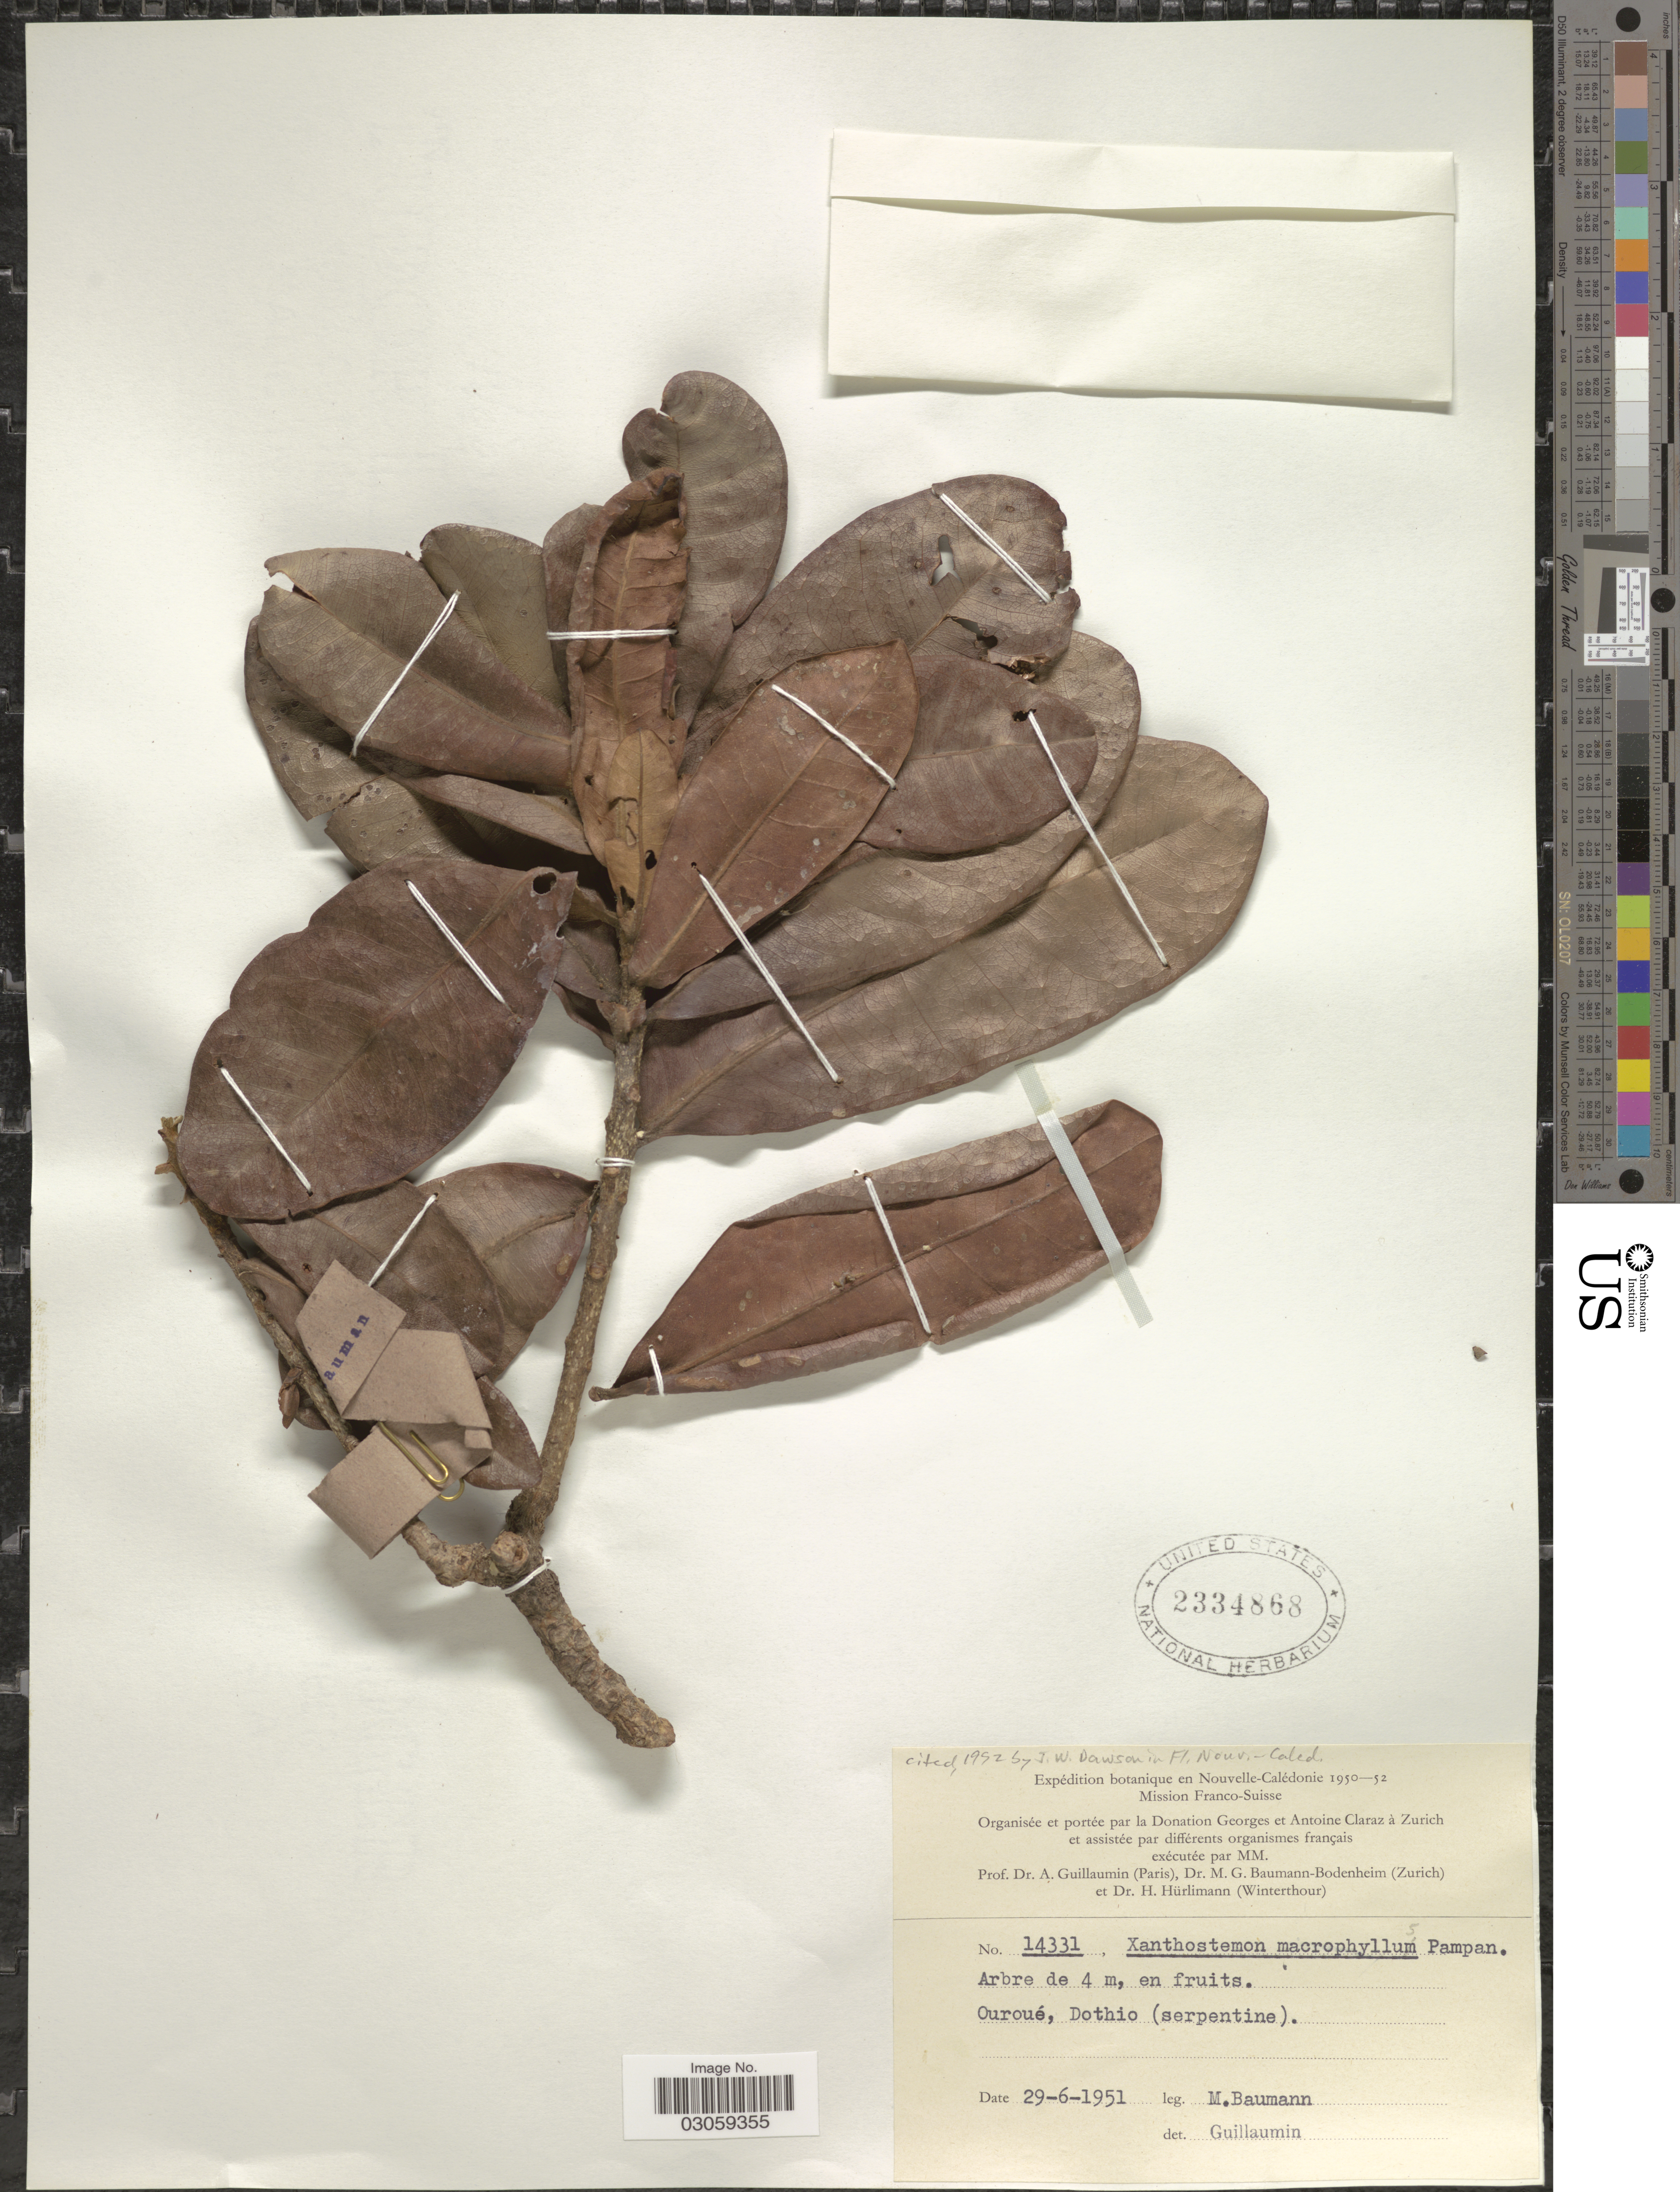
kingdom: Plantae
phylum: Tracheophyta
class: Magnoliopsida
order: Myrtales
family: Myrtaceae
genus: Xanthostemon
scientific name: Xanthostemon macrophyllus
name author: Pamp.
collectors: M. Baumann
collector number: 14331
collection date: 1951-06-29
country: New Caledonia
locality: En Nouvelle-Calédonie. Ouroué, Dothio (serpentine).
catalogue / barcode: US 2334868